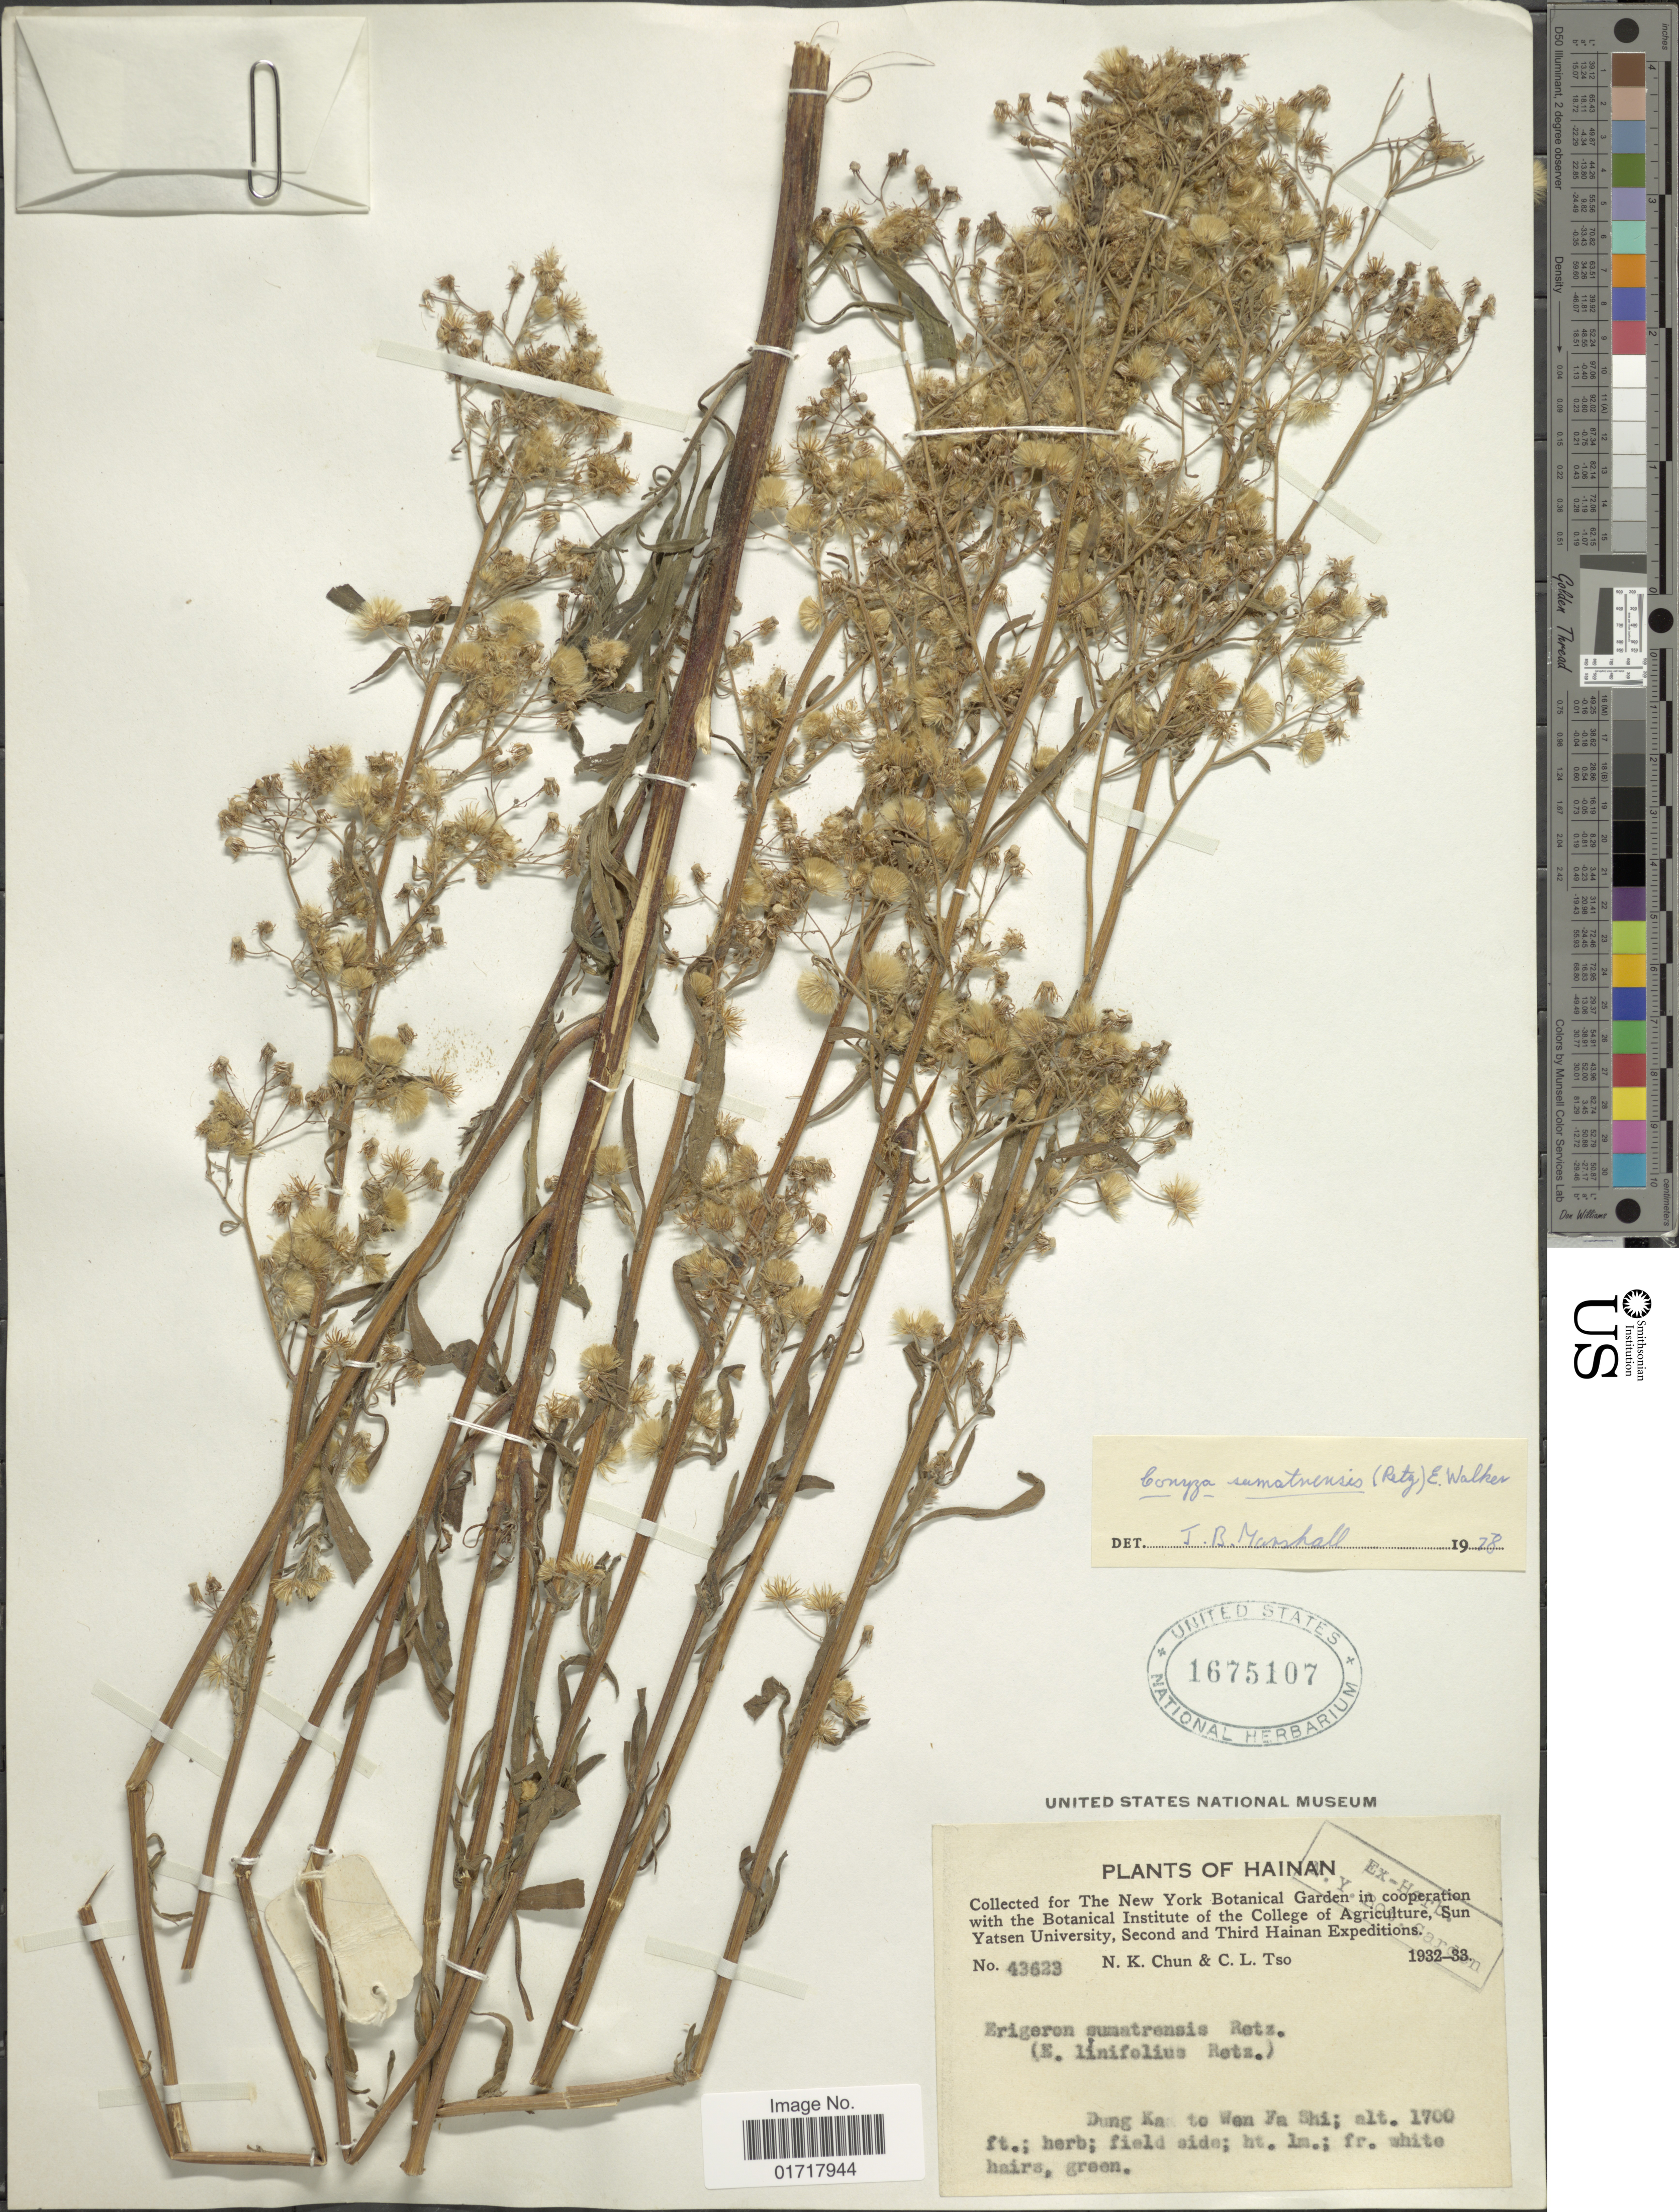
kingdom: Plantae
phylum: Tracheophyta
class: Magnoliopsida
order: Asterales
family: Asteraceae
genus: Conyza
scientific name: Conyza sumatrensis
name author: (Retz.) E. Walker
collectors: N. K. Chun & C. Tso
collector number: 43623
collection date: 1932/1933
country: China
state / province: Hainan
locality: Hainan, Dung Ka [illegible text] to Wen Fa Shi.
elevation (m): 518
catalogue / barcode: US 1675107